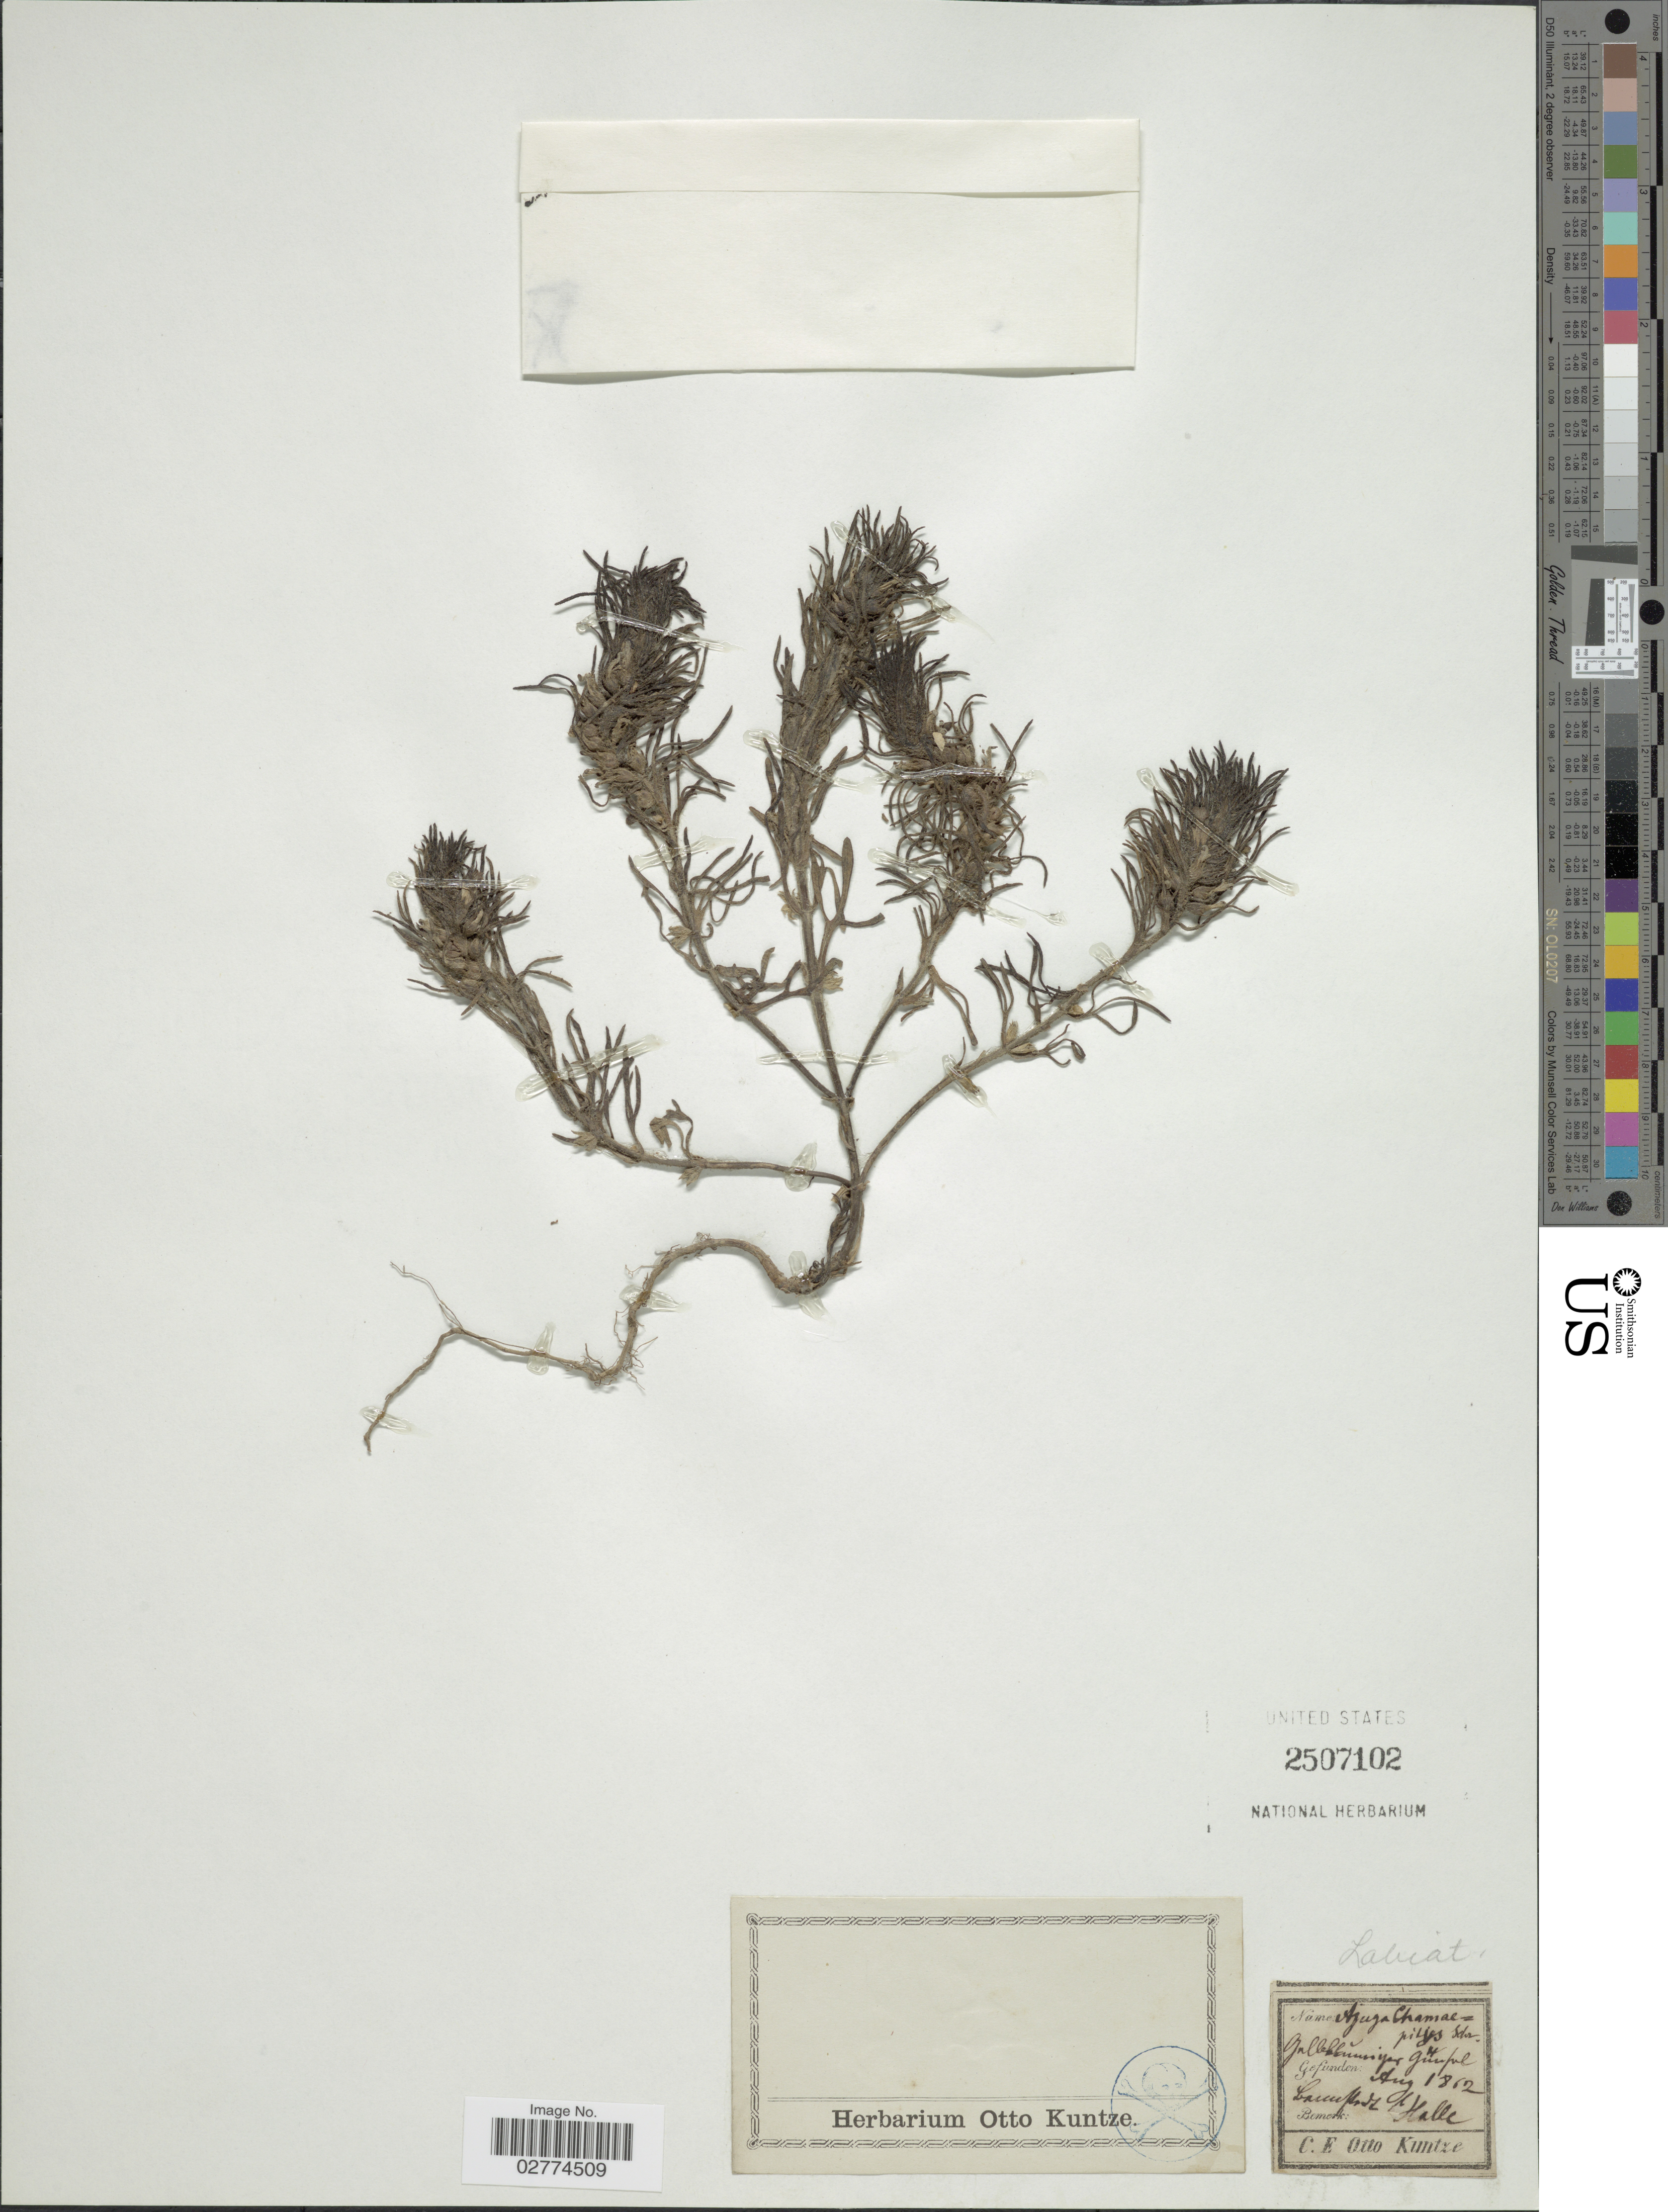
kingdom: Plantae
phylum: Tracheophyta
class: Magnoliopsida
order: Lamiales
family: Lamiaceae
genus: Ajuga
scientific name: Ajuga chamaepitys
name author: (L.) Schreb.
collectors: C.E.O. Kuntze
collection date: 1862-08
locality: Launpodt Halle.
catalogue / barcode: US 2507102